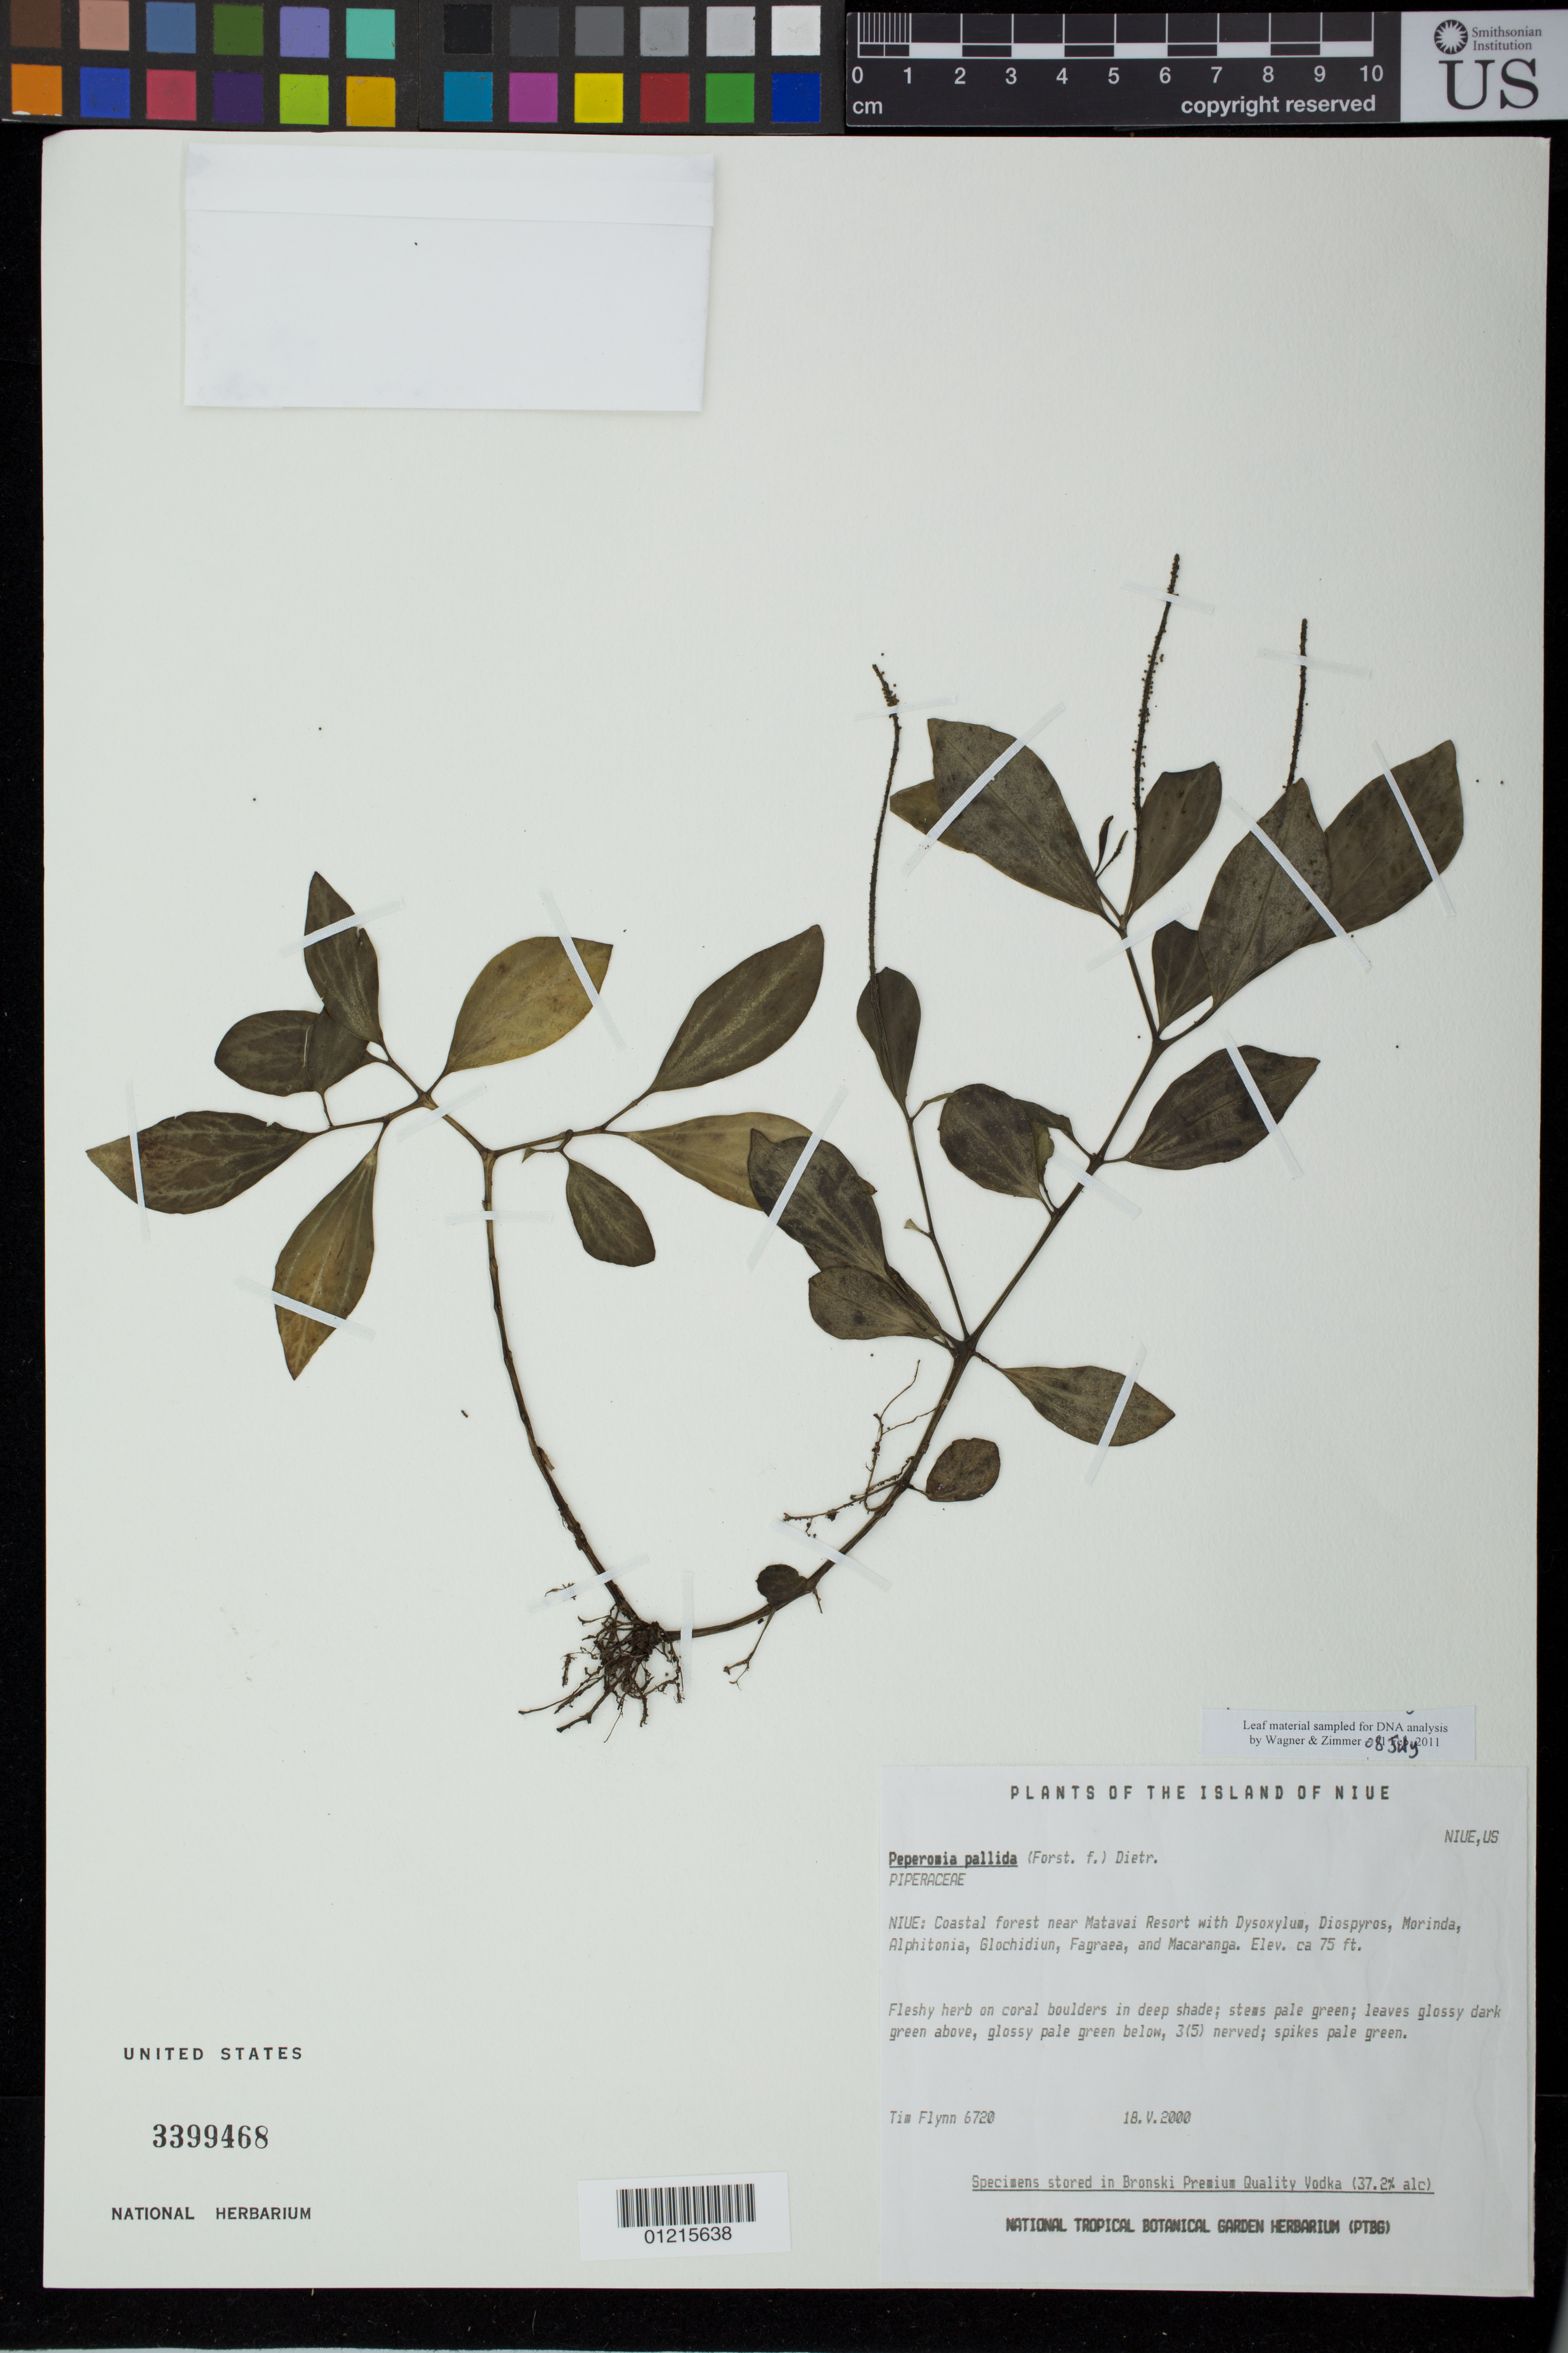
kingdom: Plantae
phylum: Tracheophyta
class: Magnoliopsida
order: Piperales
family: Piperaceae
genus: Peperomia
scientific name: Peperomia pallida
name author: (G. Forst.) Dietr.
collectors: T. W. Flynn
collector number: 6270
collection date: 2000-05-18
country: Niue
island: Niue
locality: Near Matavai resort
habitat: Coastal forest.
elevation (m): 75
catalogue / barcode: US 3399468